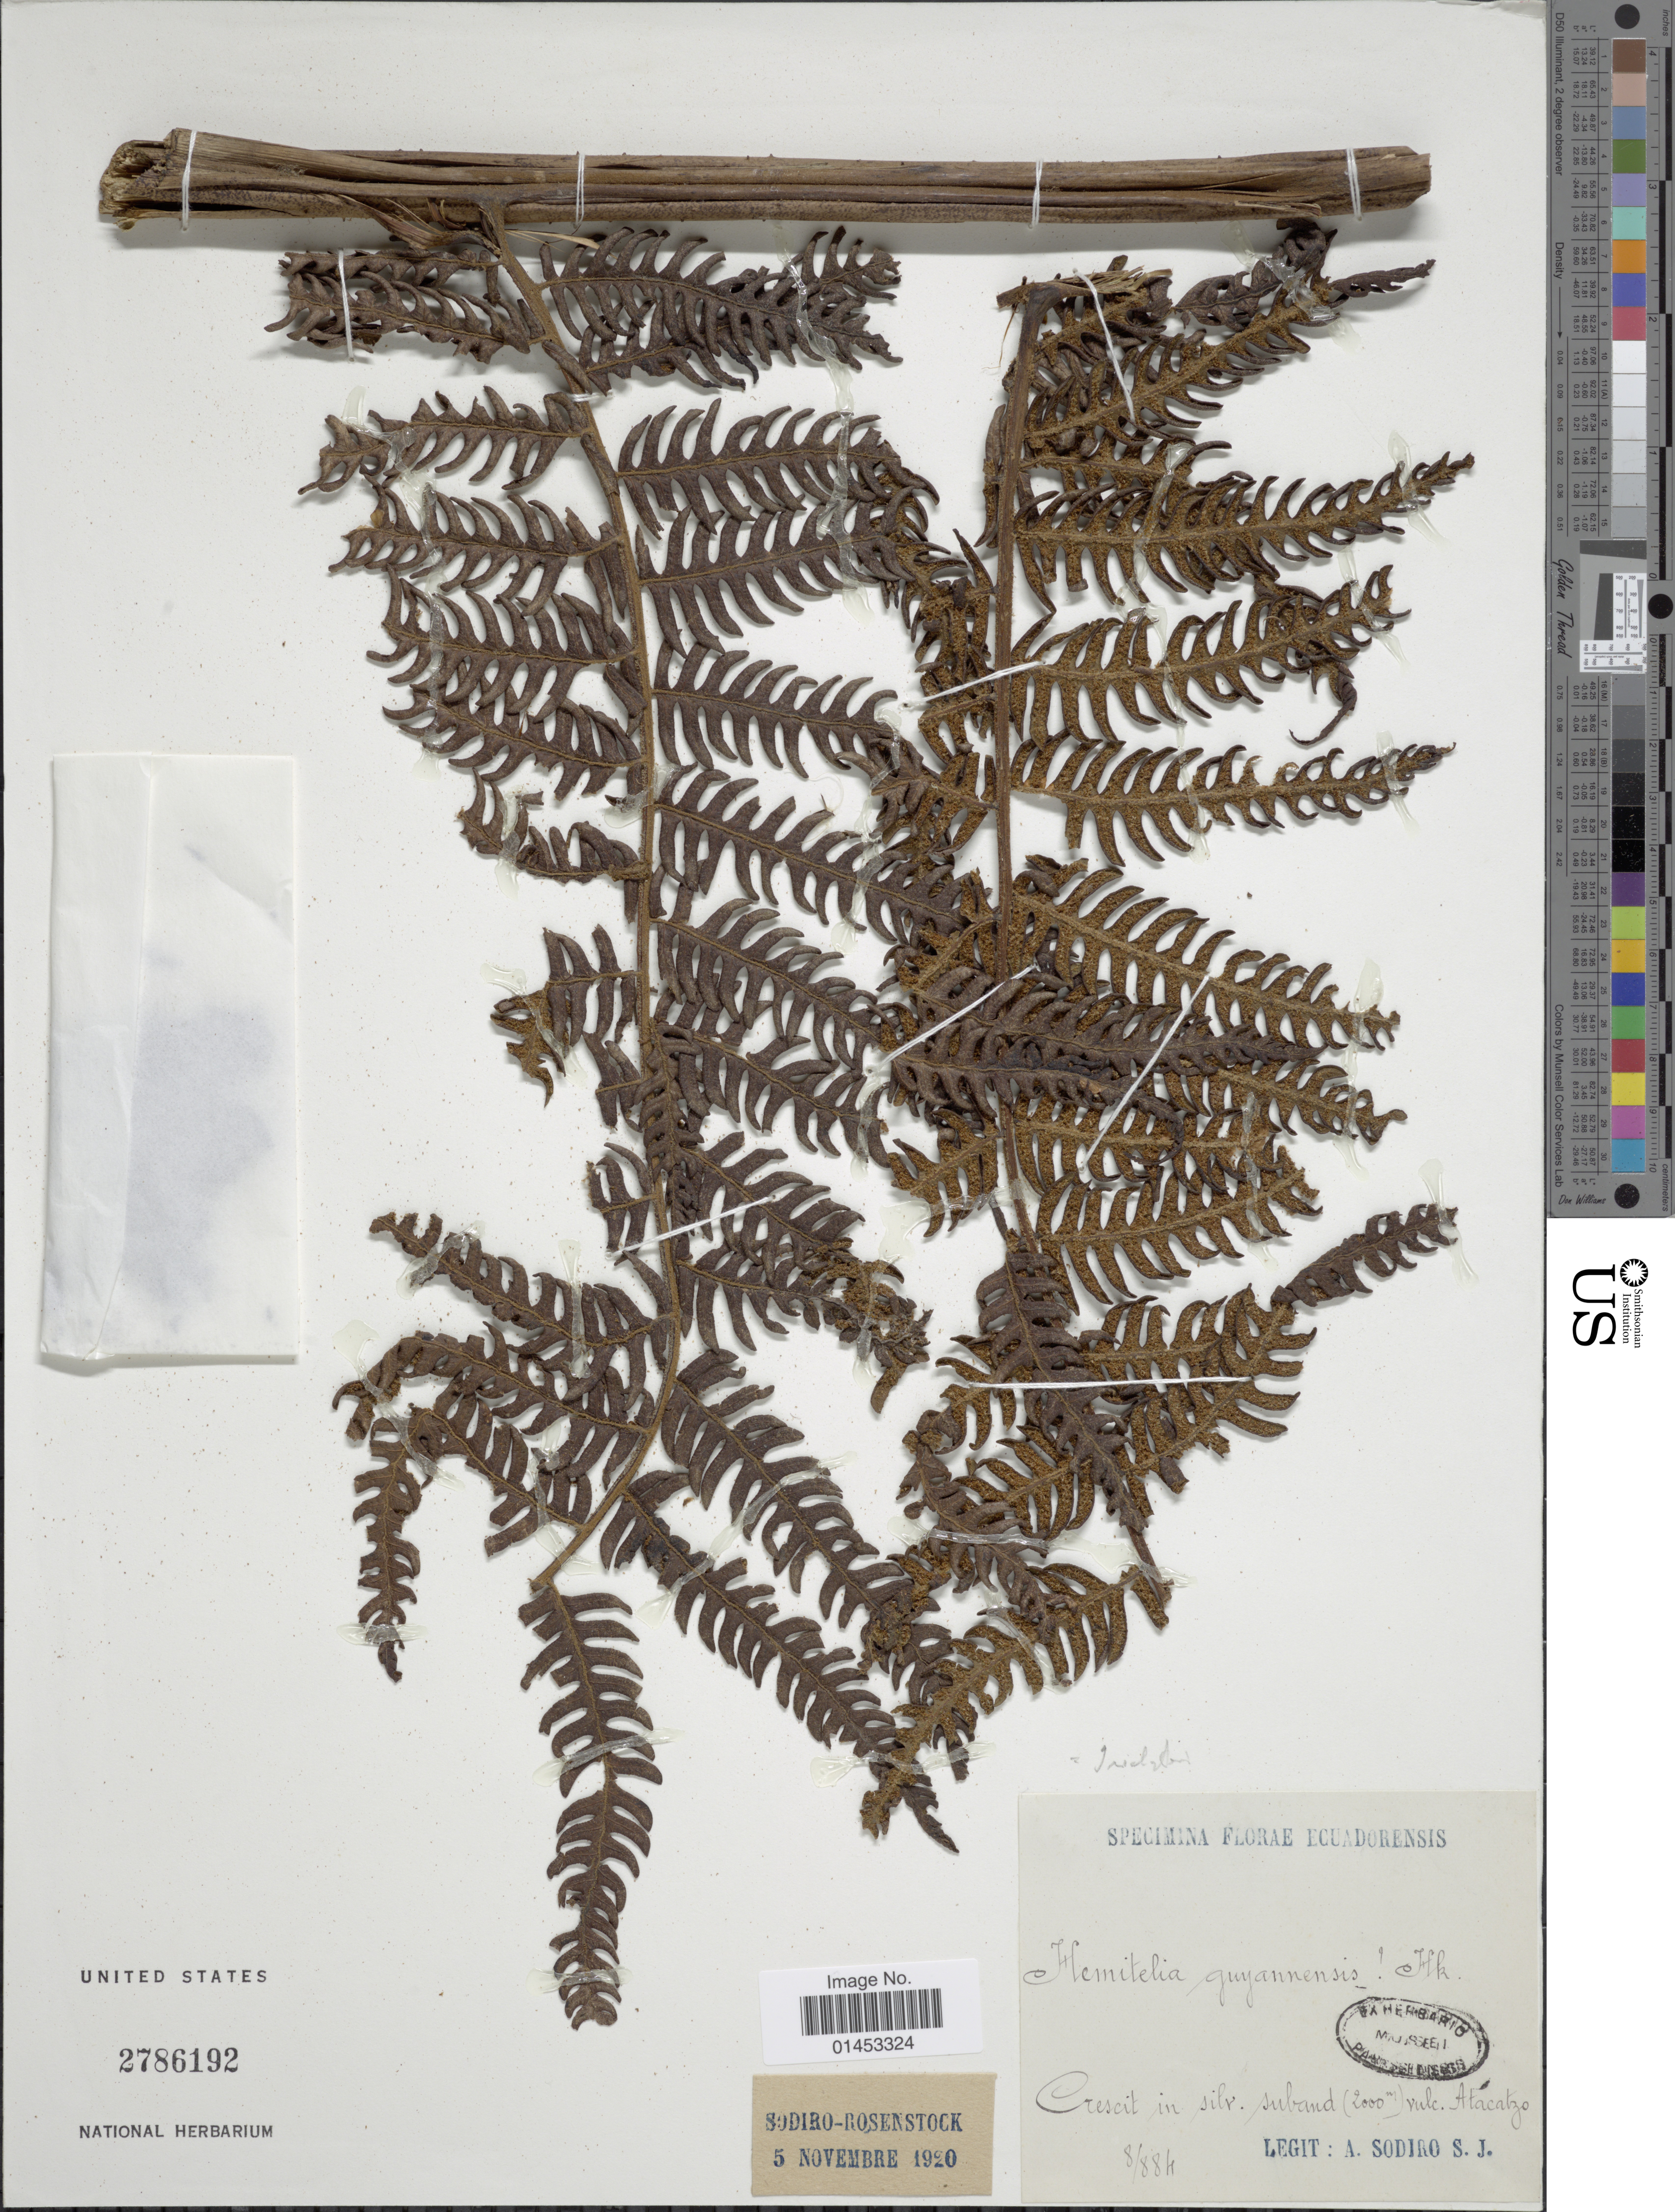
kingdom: Plantae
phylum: Tracheophyta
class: Polypodiopsida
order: Cyatheales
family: Cyatheaceae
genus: Cyathea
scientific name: Cyathea sp.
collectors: A. Sodiro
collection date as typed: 884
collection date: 1884-08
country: Ecuador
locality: Ecuadorensis, Crescit in silv. subaud vulc. Atacatzo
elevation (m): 2000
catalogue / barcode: US 2786192